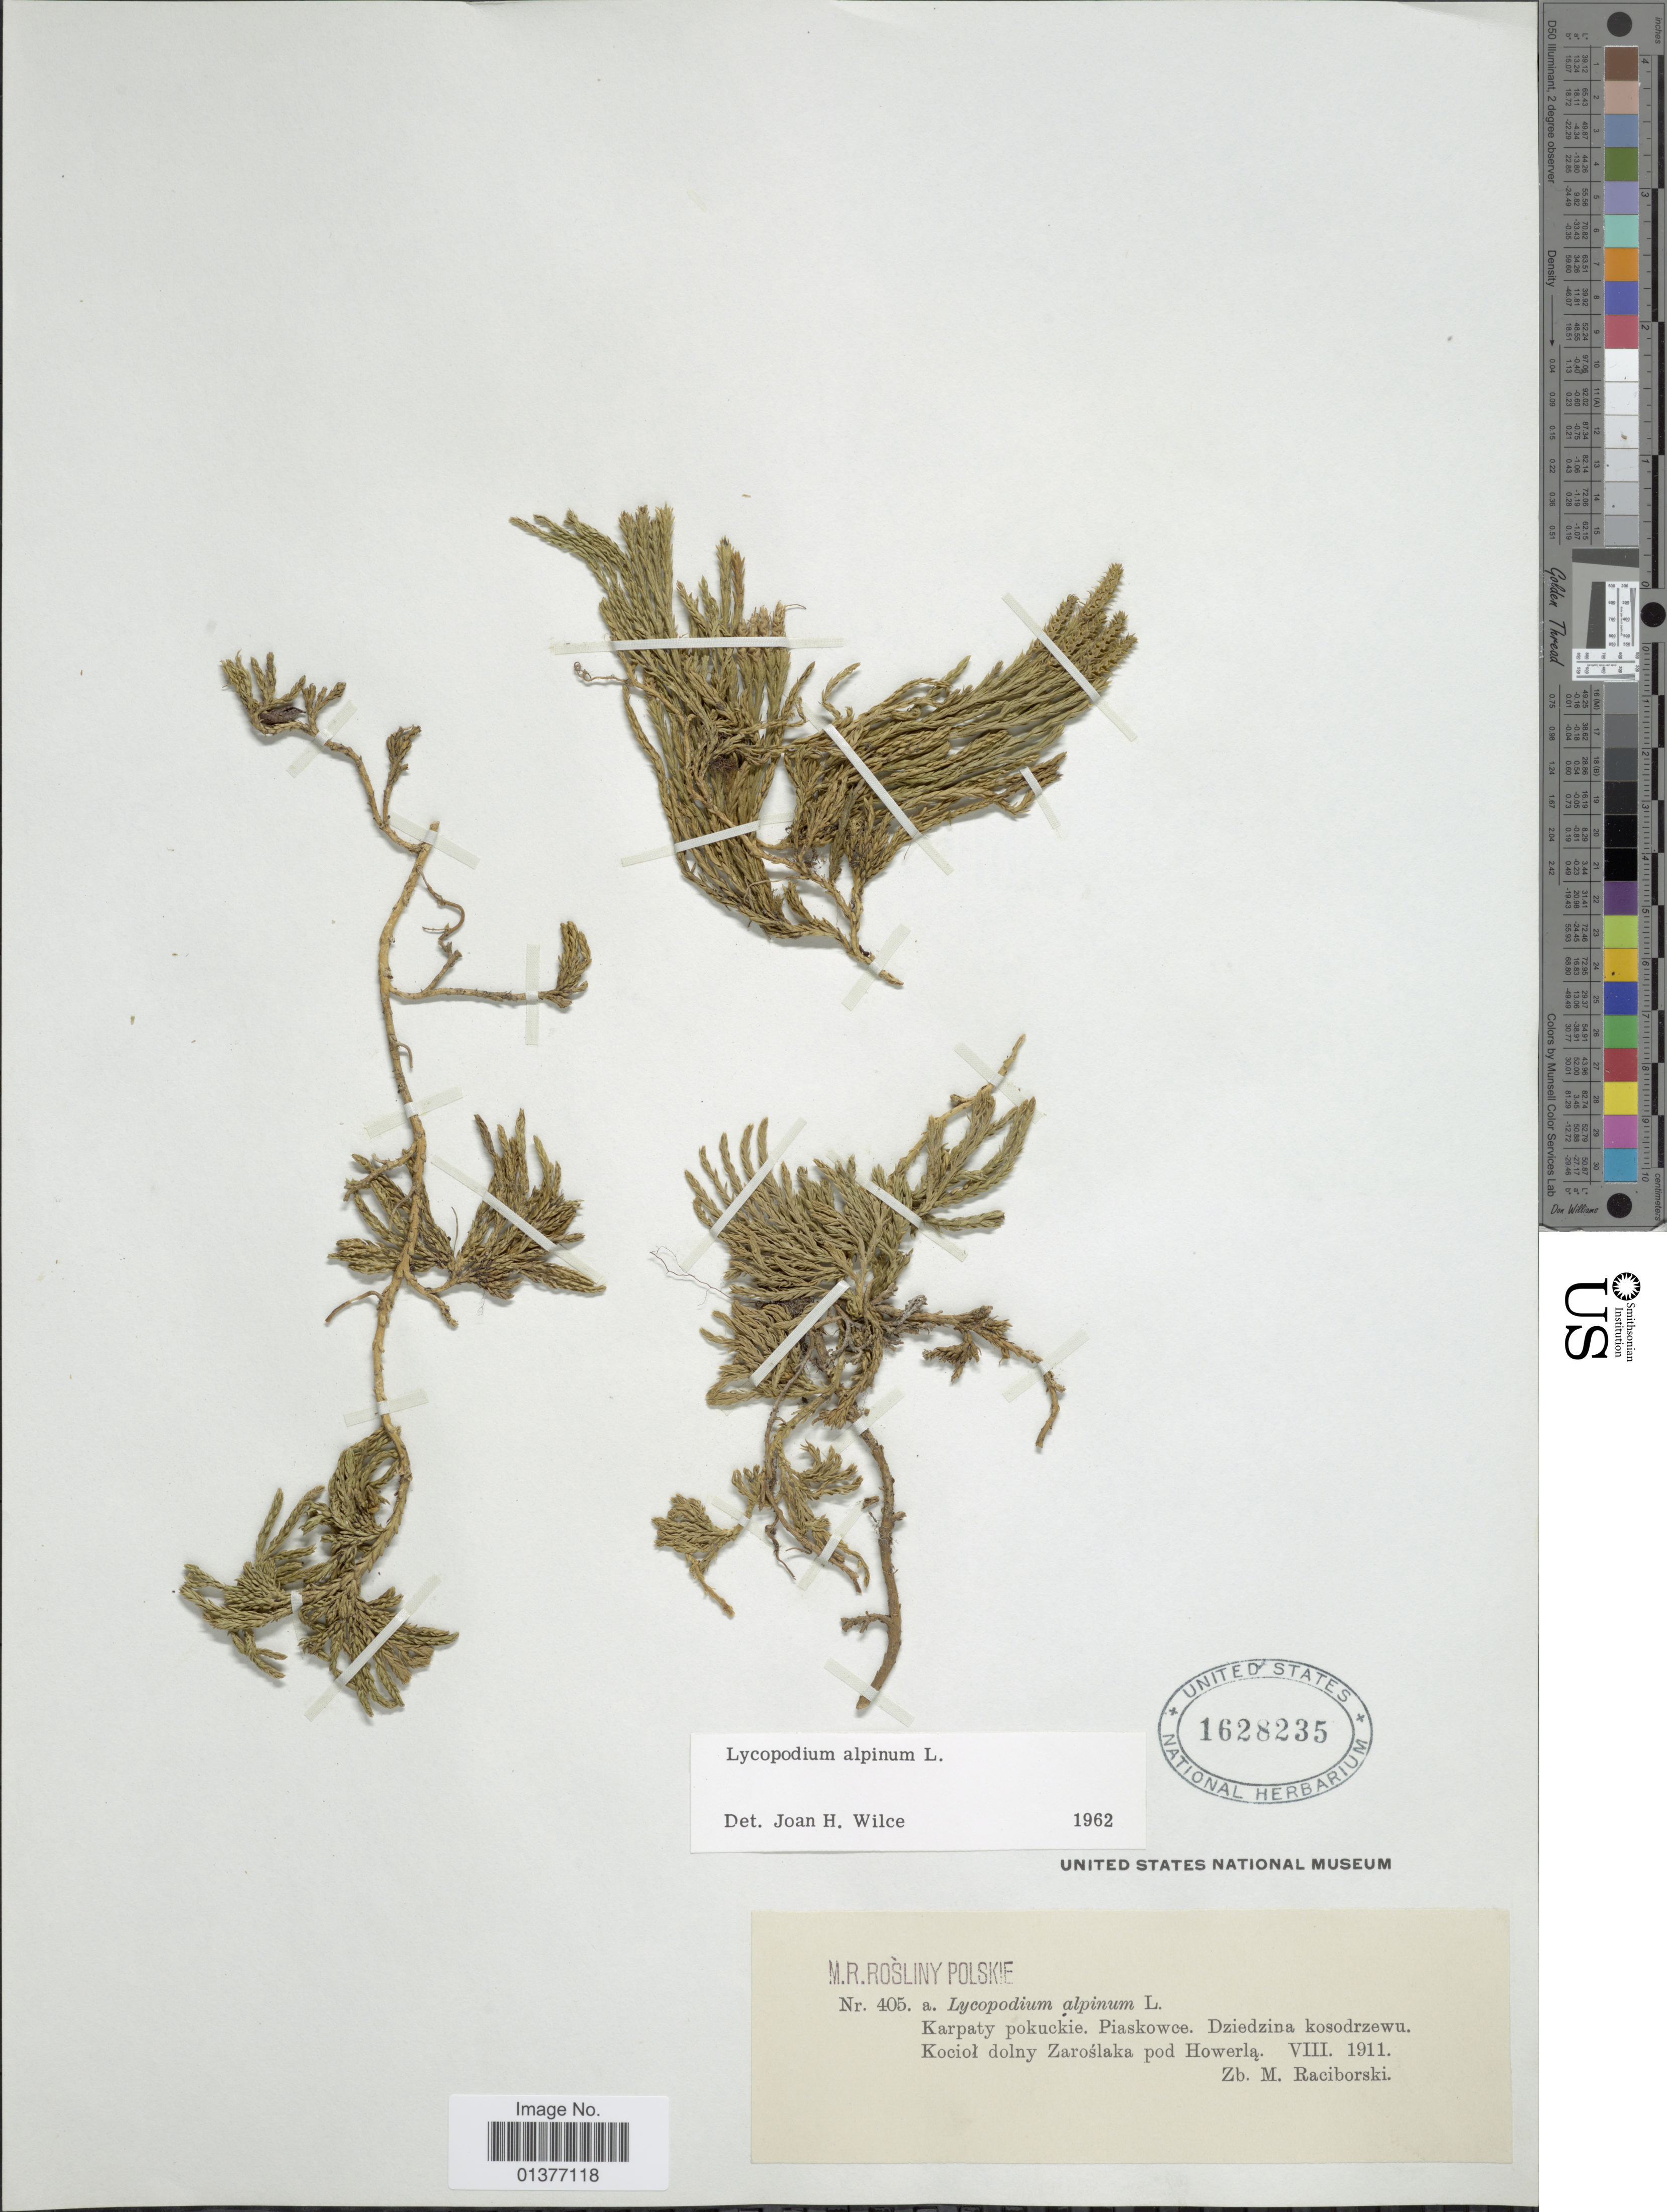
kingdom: Plantae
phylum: Tracheophyta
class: Lycopodiopsida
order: Lycopodiales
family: Lycopodiaceae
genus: Diphasiastrum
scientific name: Diphasiastrum complanatum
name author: (L.) Holub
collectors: Z. Raciborski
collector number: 405a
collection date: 1911-08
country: Ukraine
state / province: Zakarpattya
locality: Karpaty pokuckie, Piaskowce, Dziedzina kosodrzewu, Kociol dolny Zaróslaka pod Howerla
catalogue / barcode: US 1628235